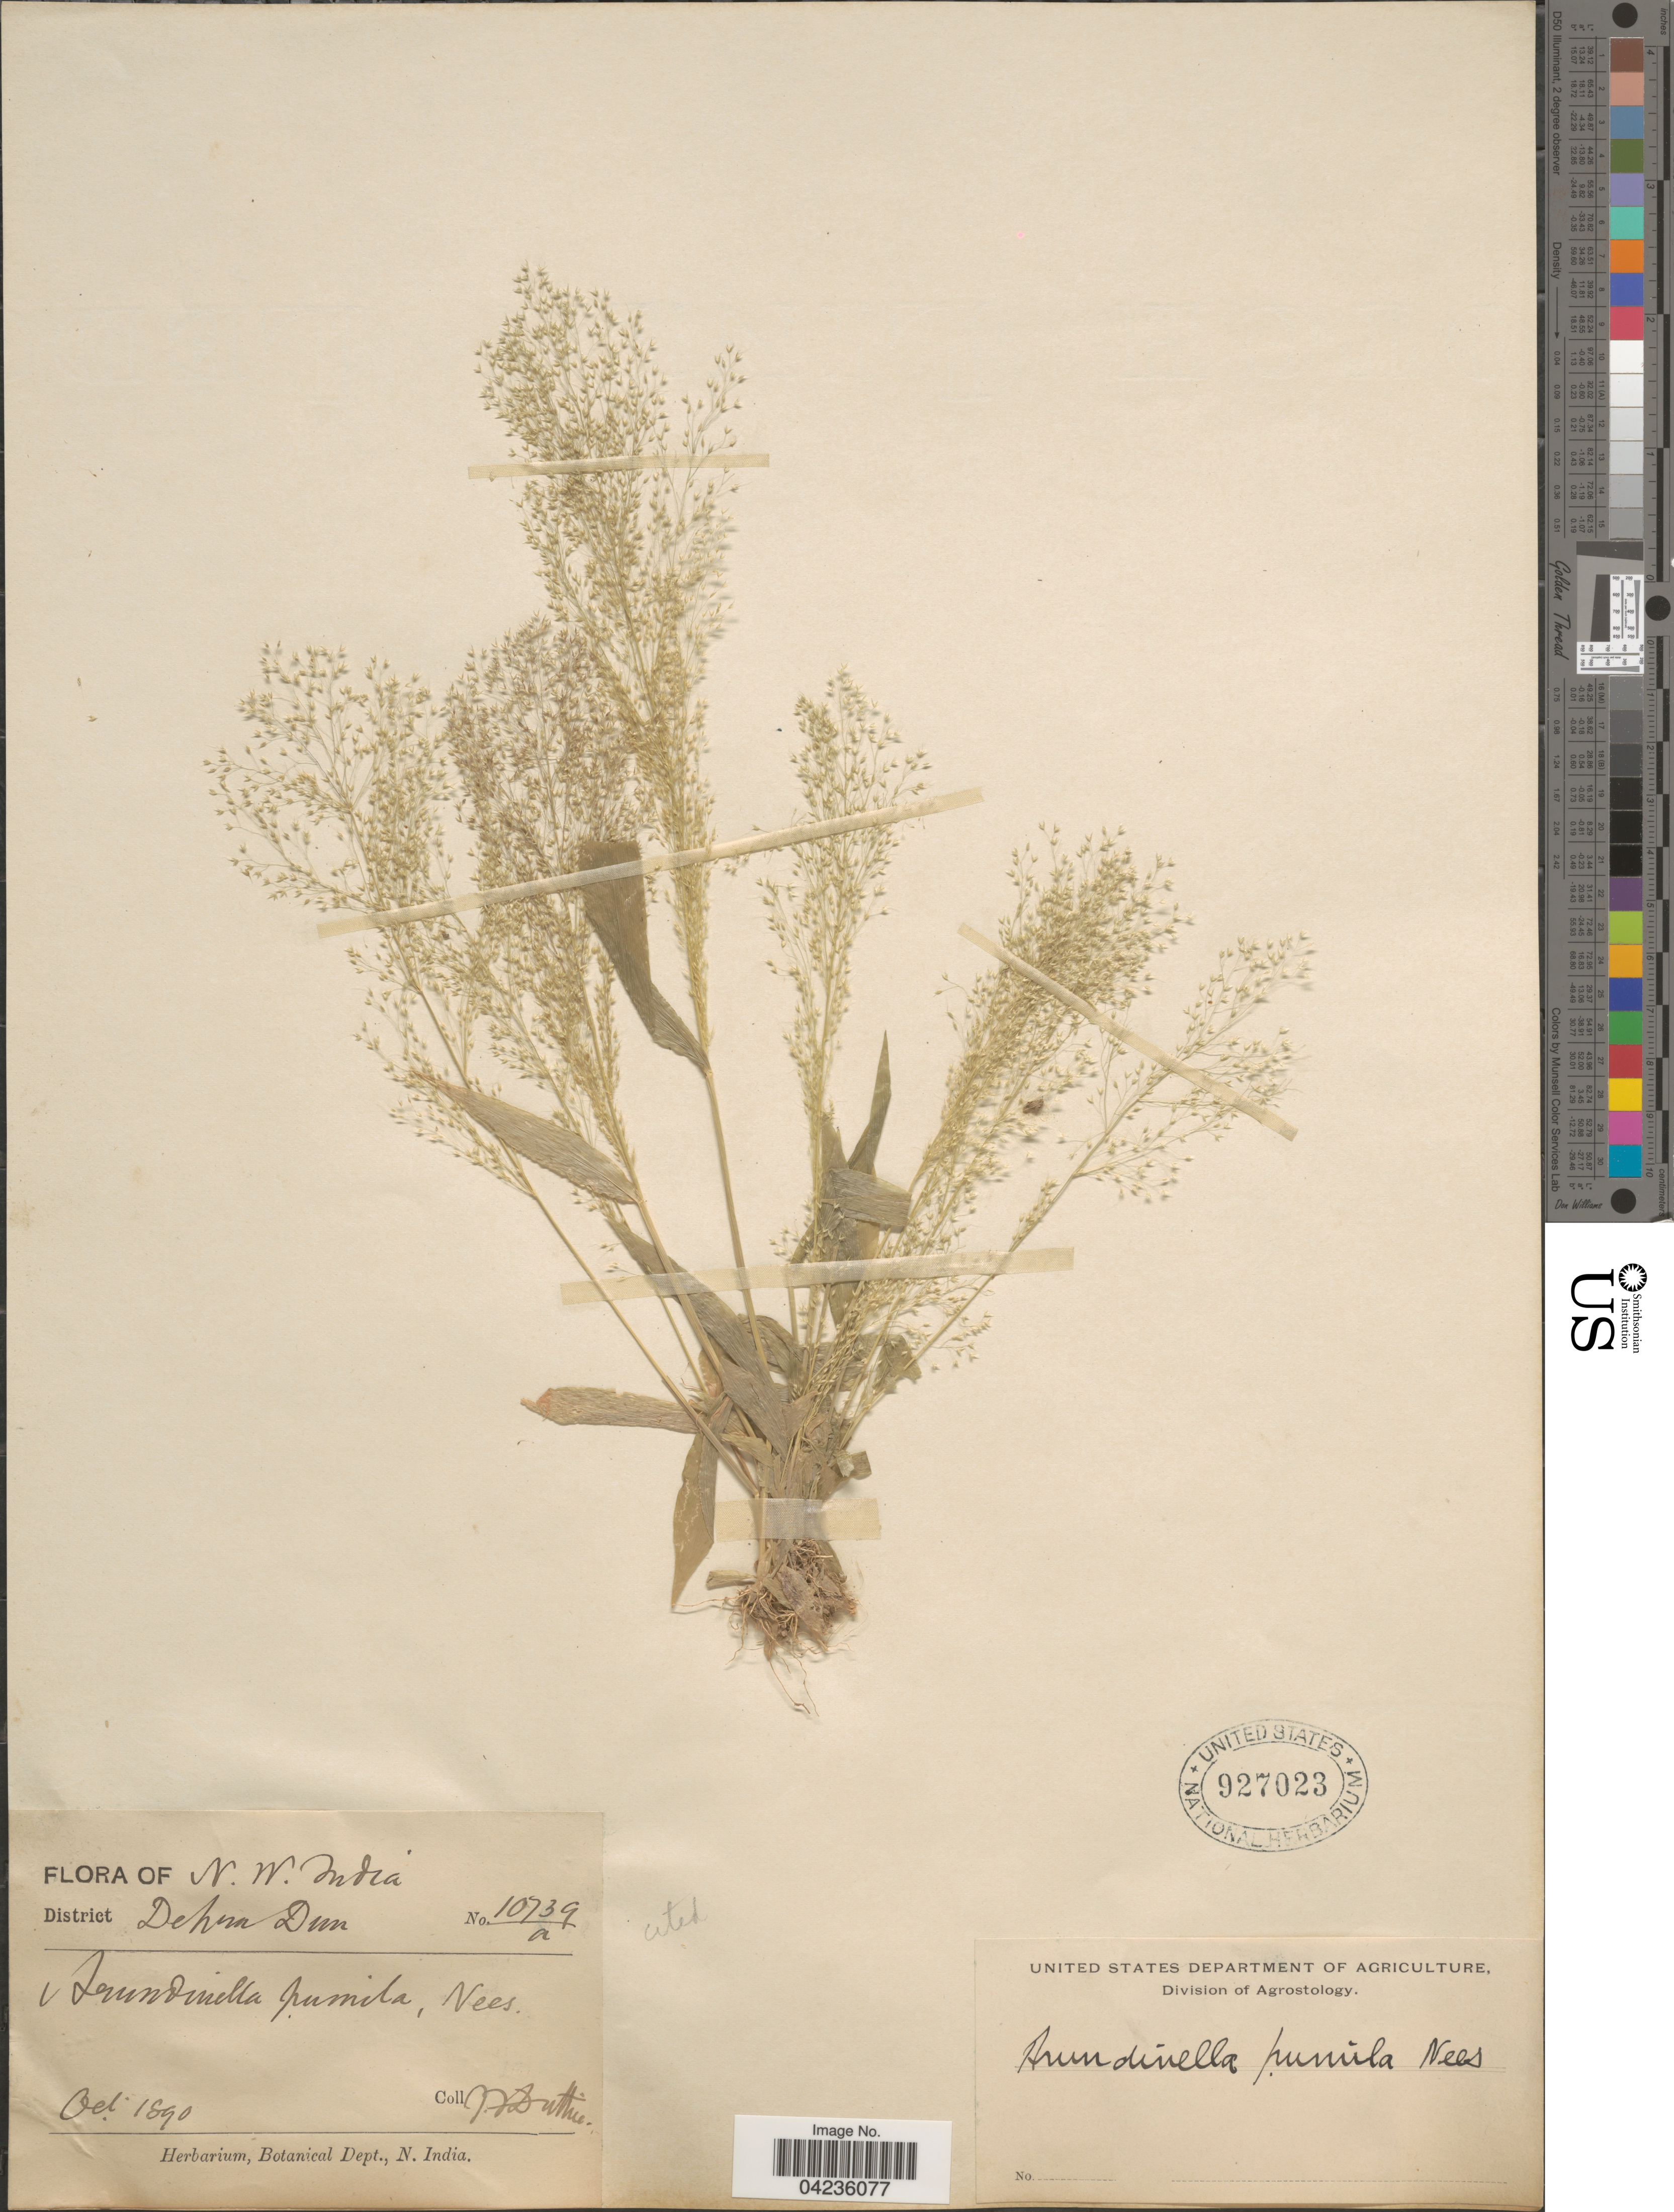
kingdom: Plantae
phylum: Tracheophyta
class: Liliopsida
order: Poales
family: Poaceae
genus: Arundinella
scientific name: Arundinella pumila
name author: (Hochst. ex A. Rich.) Steud.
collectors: J. F. Duthie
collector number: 10739/a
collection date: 1890-10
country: India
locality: N.W. India. District Dehra Dun.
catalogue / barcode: US 927023